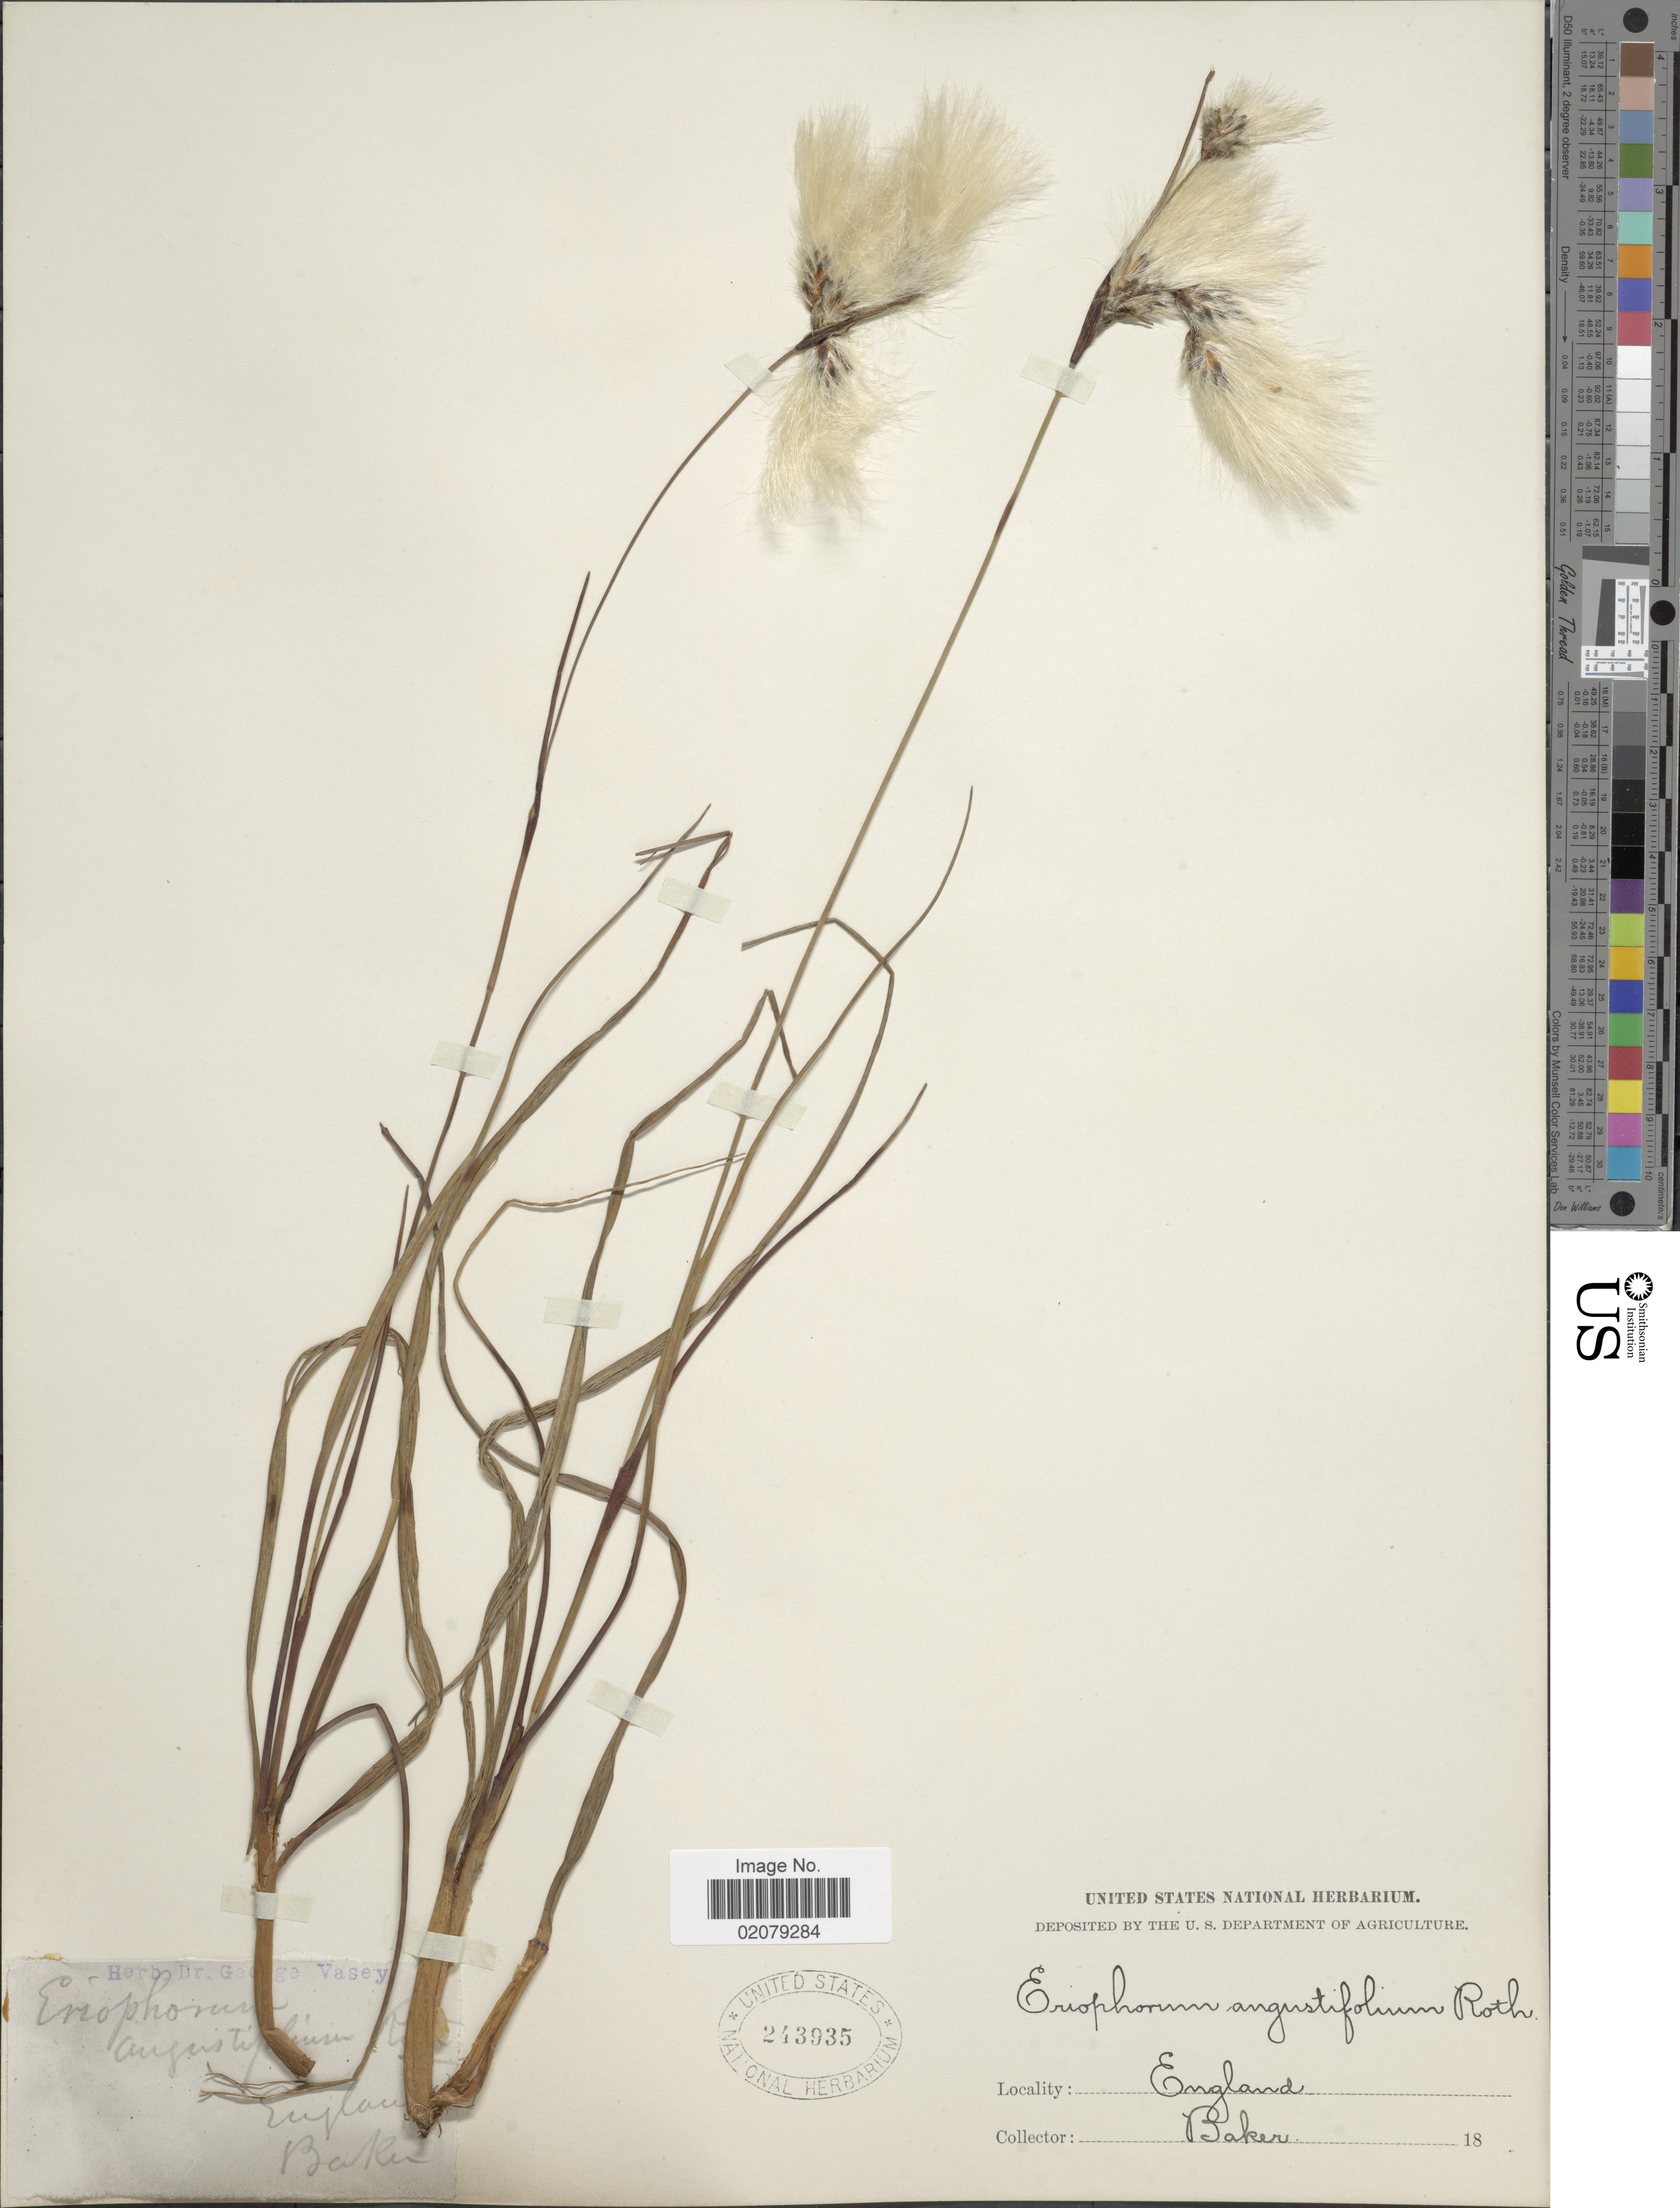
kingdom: Plantae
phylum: Tracheophyta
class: Liliopsida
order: Poales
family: Cyperaceae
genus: Eriophorum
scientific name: Eriophorum angustifolium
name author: Honck.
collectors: -- Baker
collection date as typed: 18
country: United Kingdom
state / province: England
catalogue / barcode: US 243935